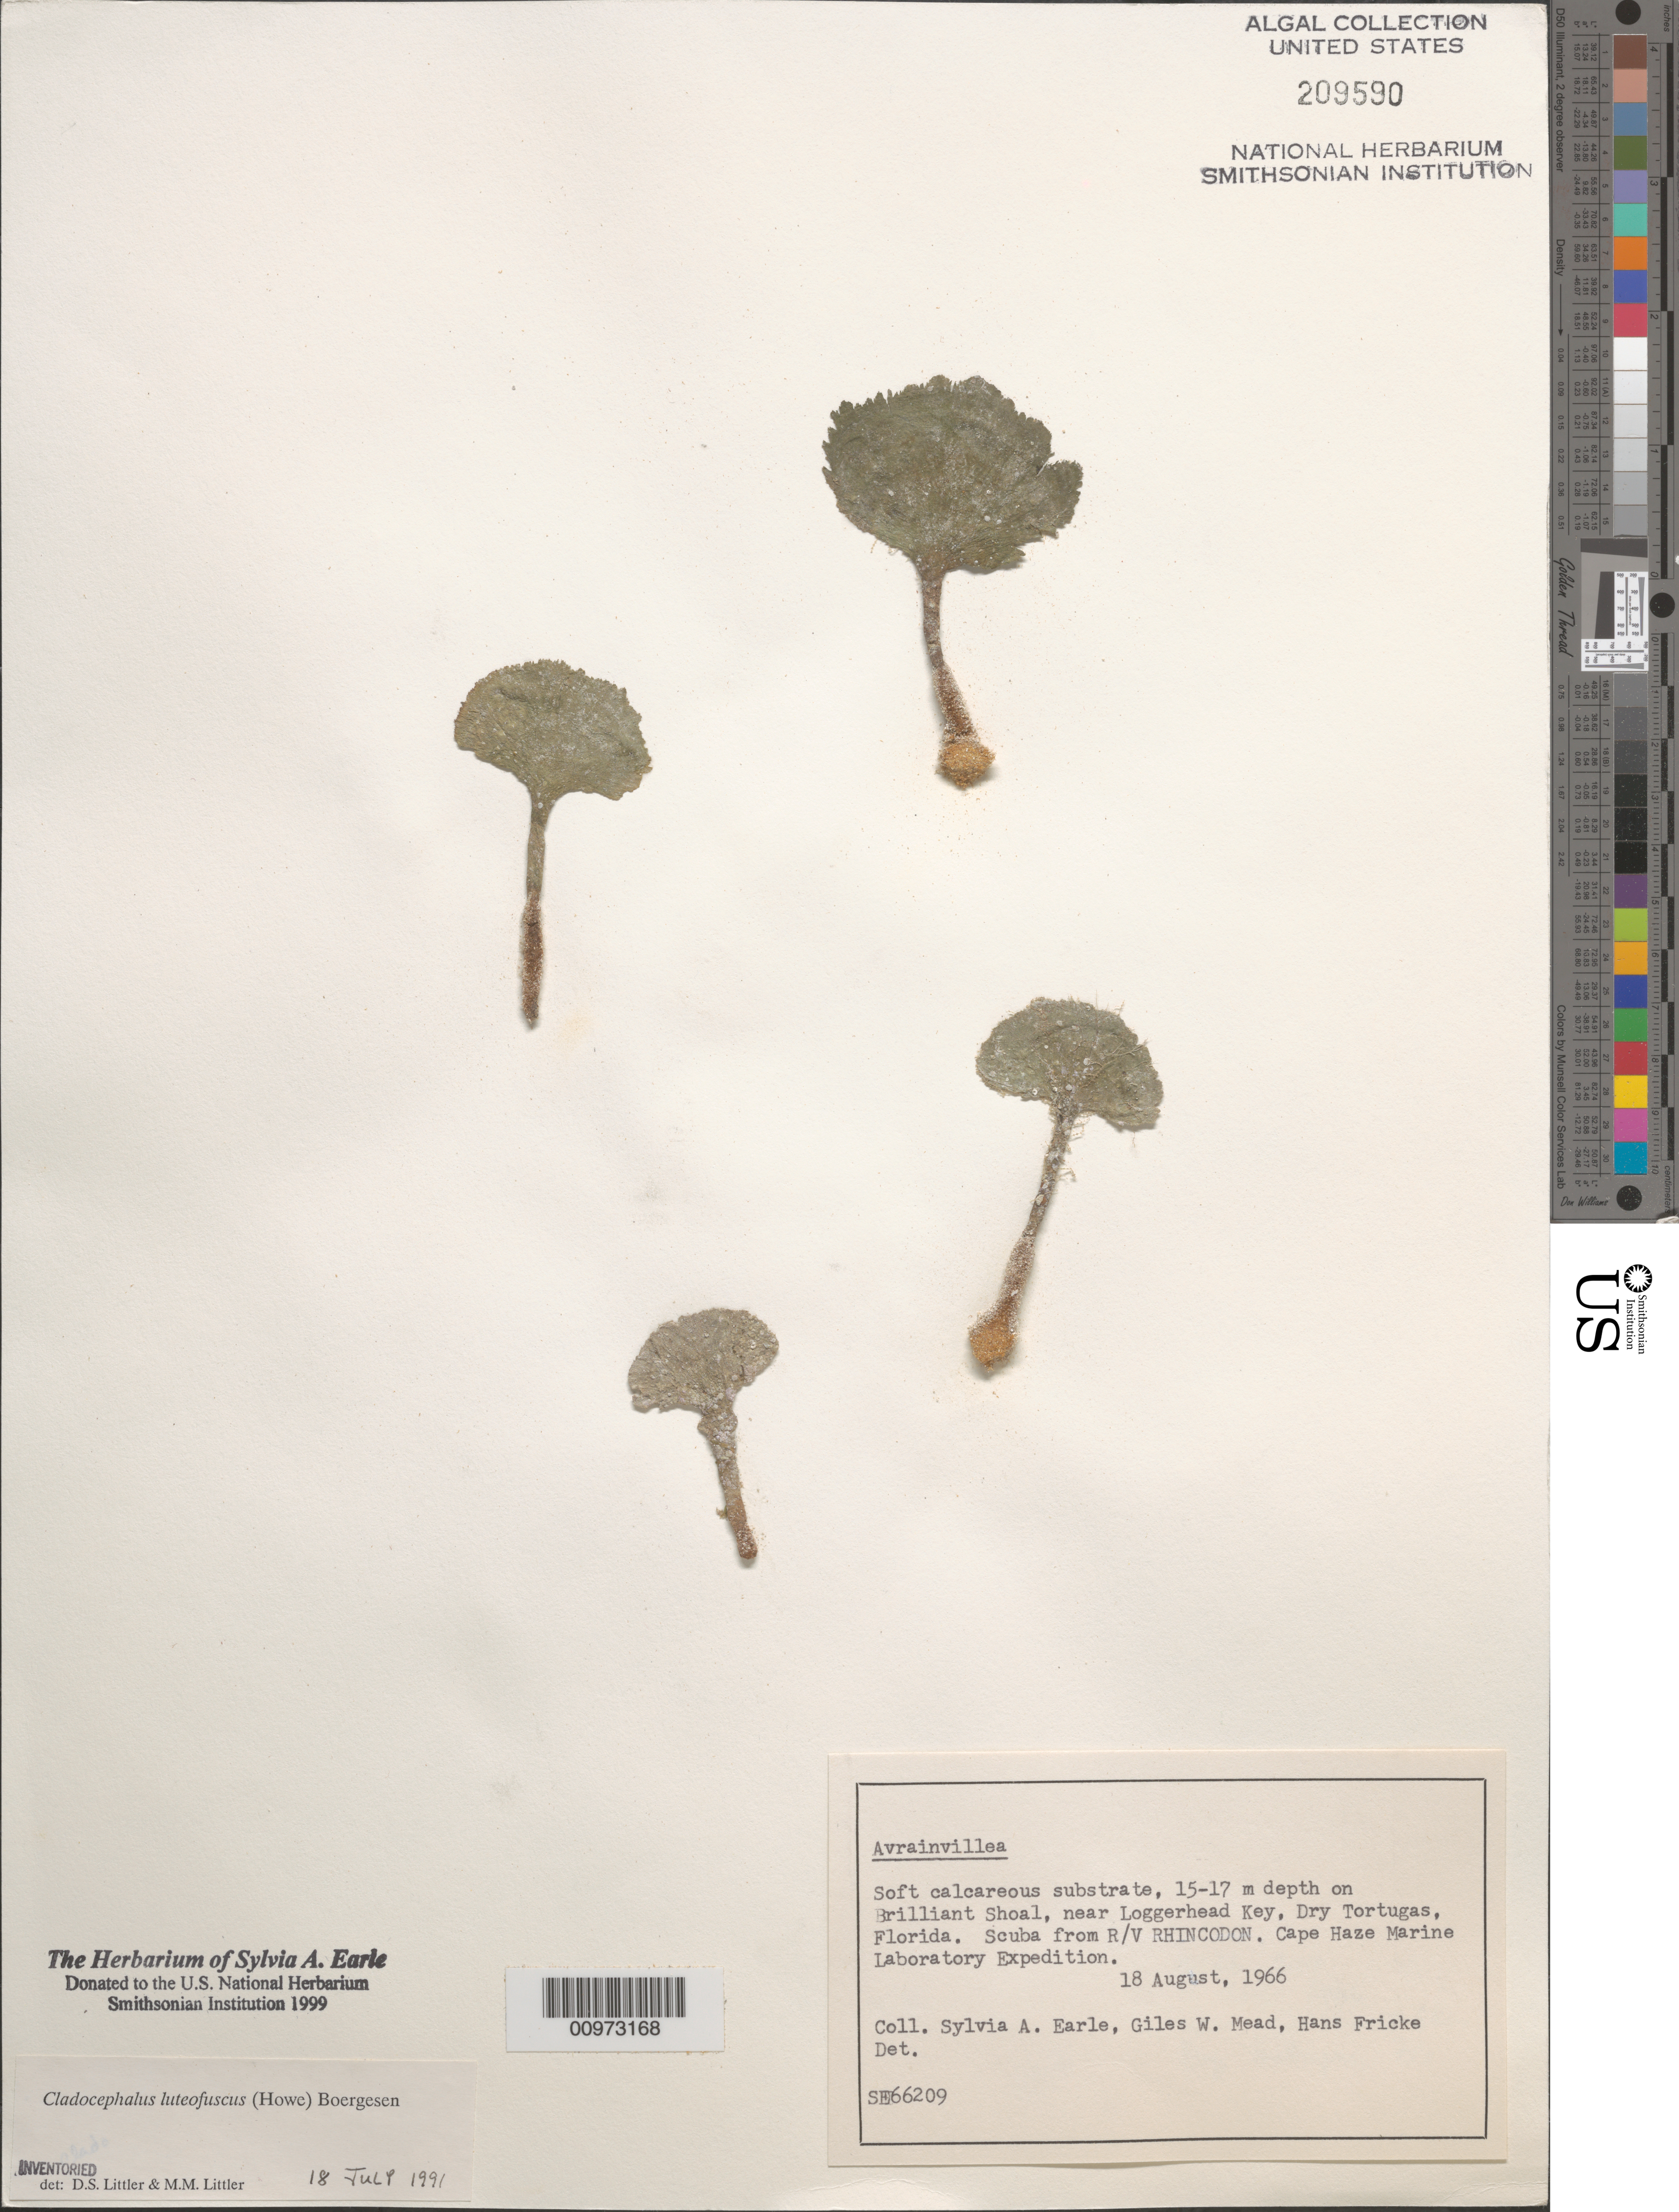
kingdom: Plantae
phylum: Chlorophyta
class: Ulvophyceae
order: Bryopsidales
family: Dichotomosiphonaceae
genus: Cladocephalus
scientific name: Cladocephalus luteofuscus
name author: (P. Crouan & H. Crouan) Børgesen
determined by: Littler, D. S.; Littler, M. M.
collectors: S. A. Earle, G. W. Mead & H. Fricke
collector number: SE 66209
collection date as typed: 18 Aug 1966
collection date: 1966-08-18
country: United States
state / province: Florida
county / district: Monroe County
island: Dry Tortugas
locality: Briiliant Shoal, near Loggerhead Key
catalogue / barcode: US 209590